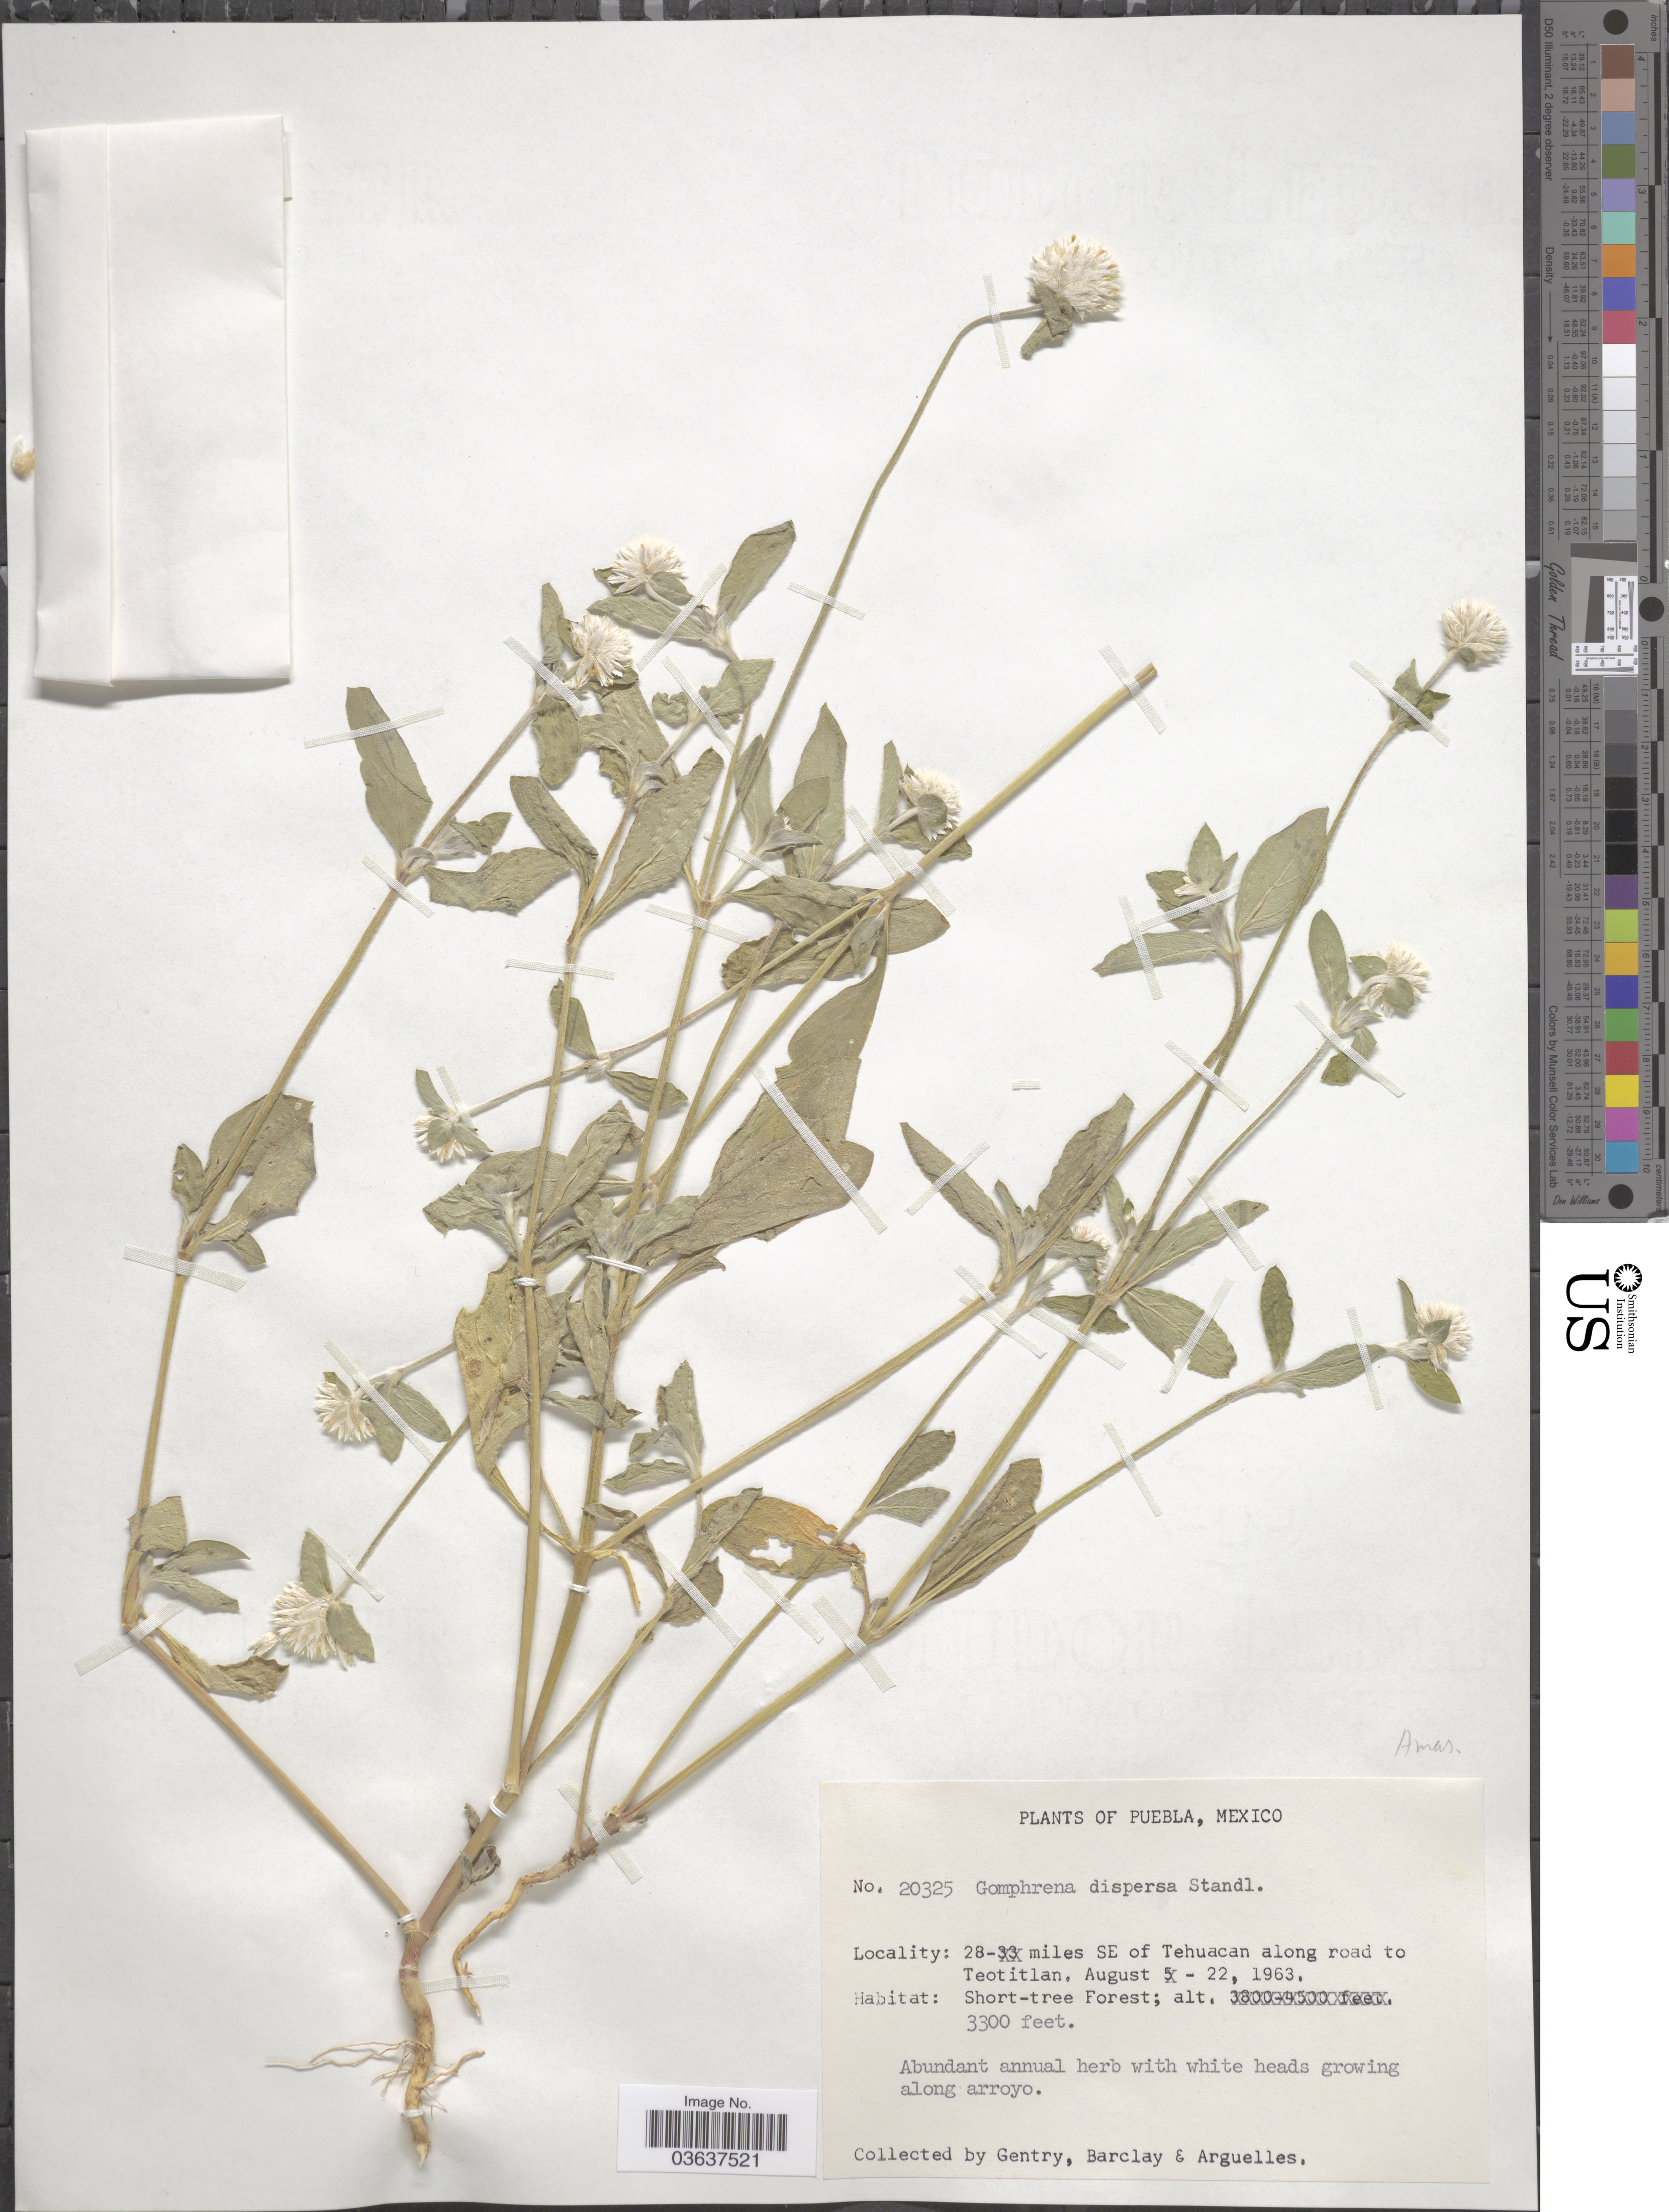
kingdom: Plantae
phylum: Tracheophyta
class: Magnoliopsida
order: Caryophyllales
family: Amaranthaceae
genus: Gomphrena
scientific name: Gomphrena dispersa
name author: Standl.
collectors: Gentry, --, -- Barclay & Arguelles, --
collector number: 20325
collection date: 1963-08-22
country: Mexico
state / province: Puebla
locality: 28 miles SE of Tehuacan along road to Teotitlan.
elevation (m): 1006